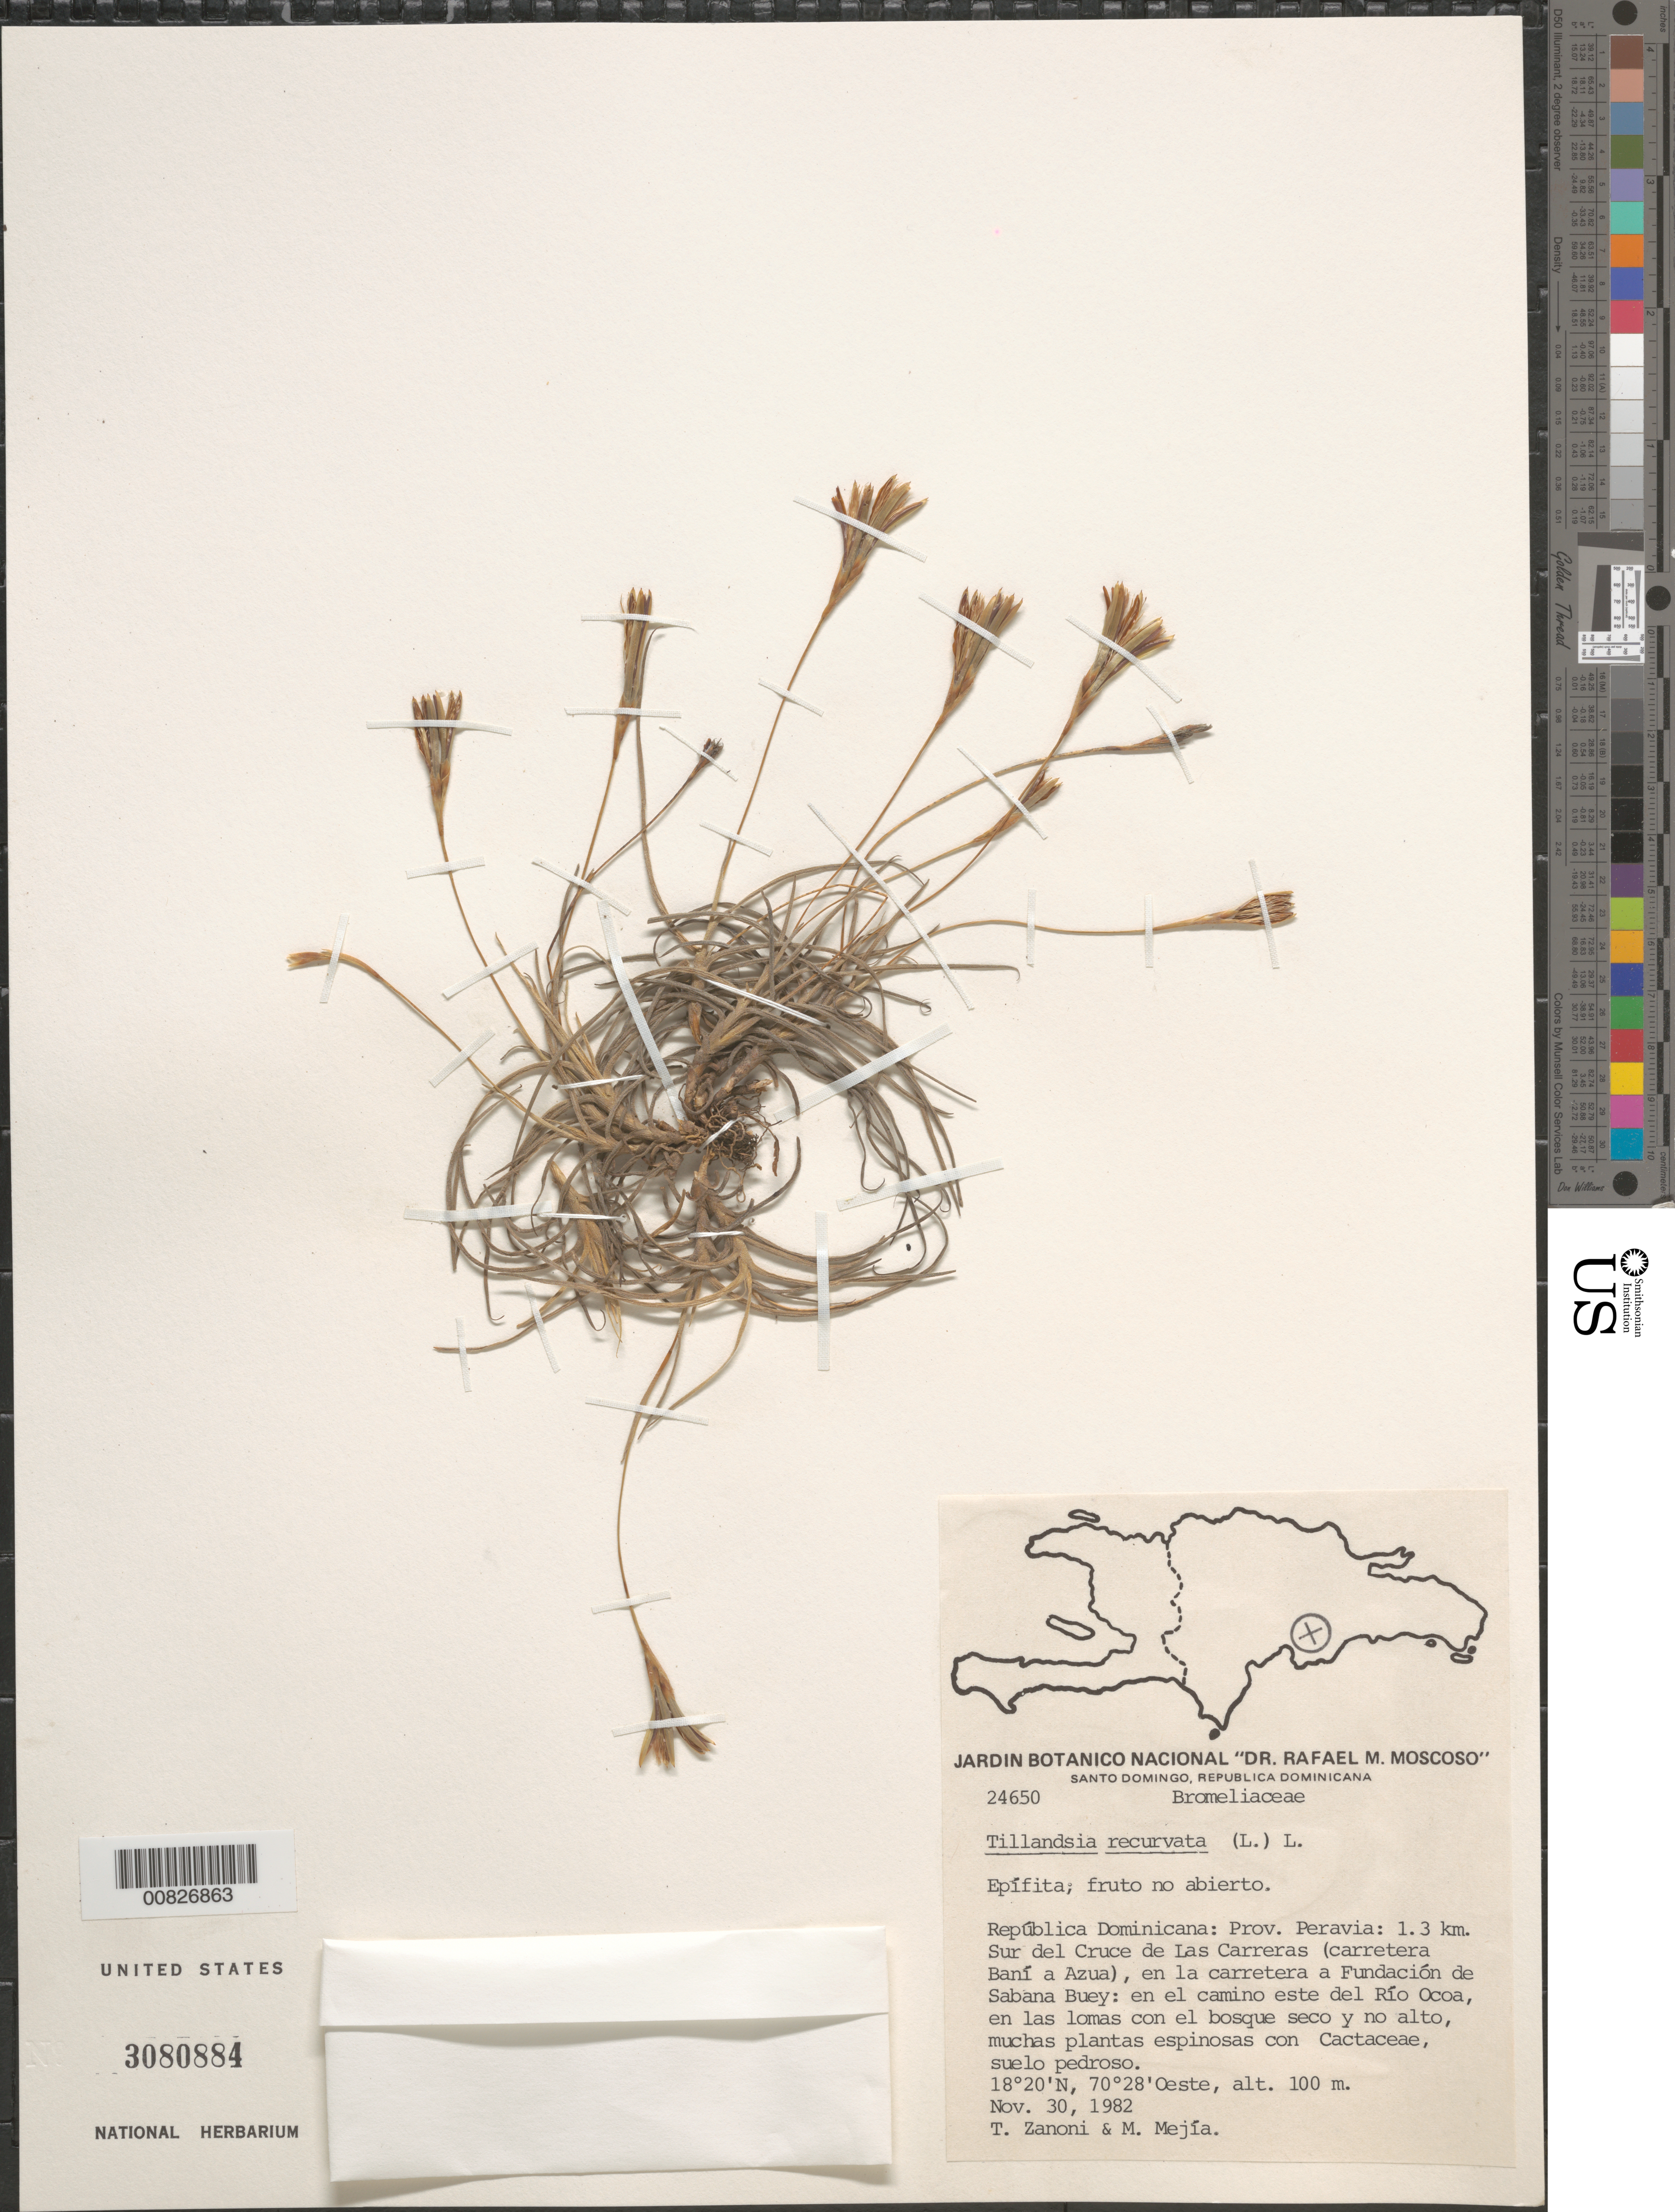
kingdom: Plantae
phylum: Tracheophyta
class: Liliopsida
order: Poales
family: Bromeliaceae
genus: Tillandsia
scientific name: Tillandsia recurvata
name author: L.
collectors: T. A. Zanoni & M. Mejia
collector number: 24650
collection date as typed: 30 Nov 1982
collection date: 1982-11-30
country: Dominican Republic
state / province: Peravia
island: Hispaniola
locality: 1.3 km. Sur del Cruce de las carreteras (carretera Baní a Azua), en la carretera a Fundación de Sabana Buey: en el camino este del Río Ocoa, en las lomas.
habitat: Bosque seco y no alto, muchas plantas espinosas con cactaceae, suelo pedroso.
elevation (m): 100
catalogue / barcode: US 3080884